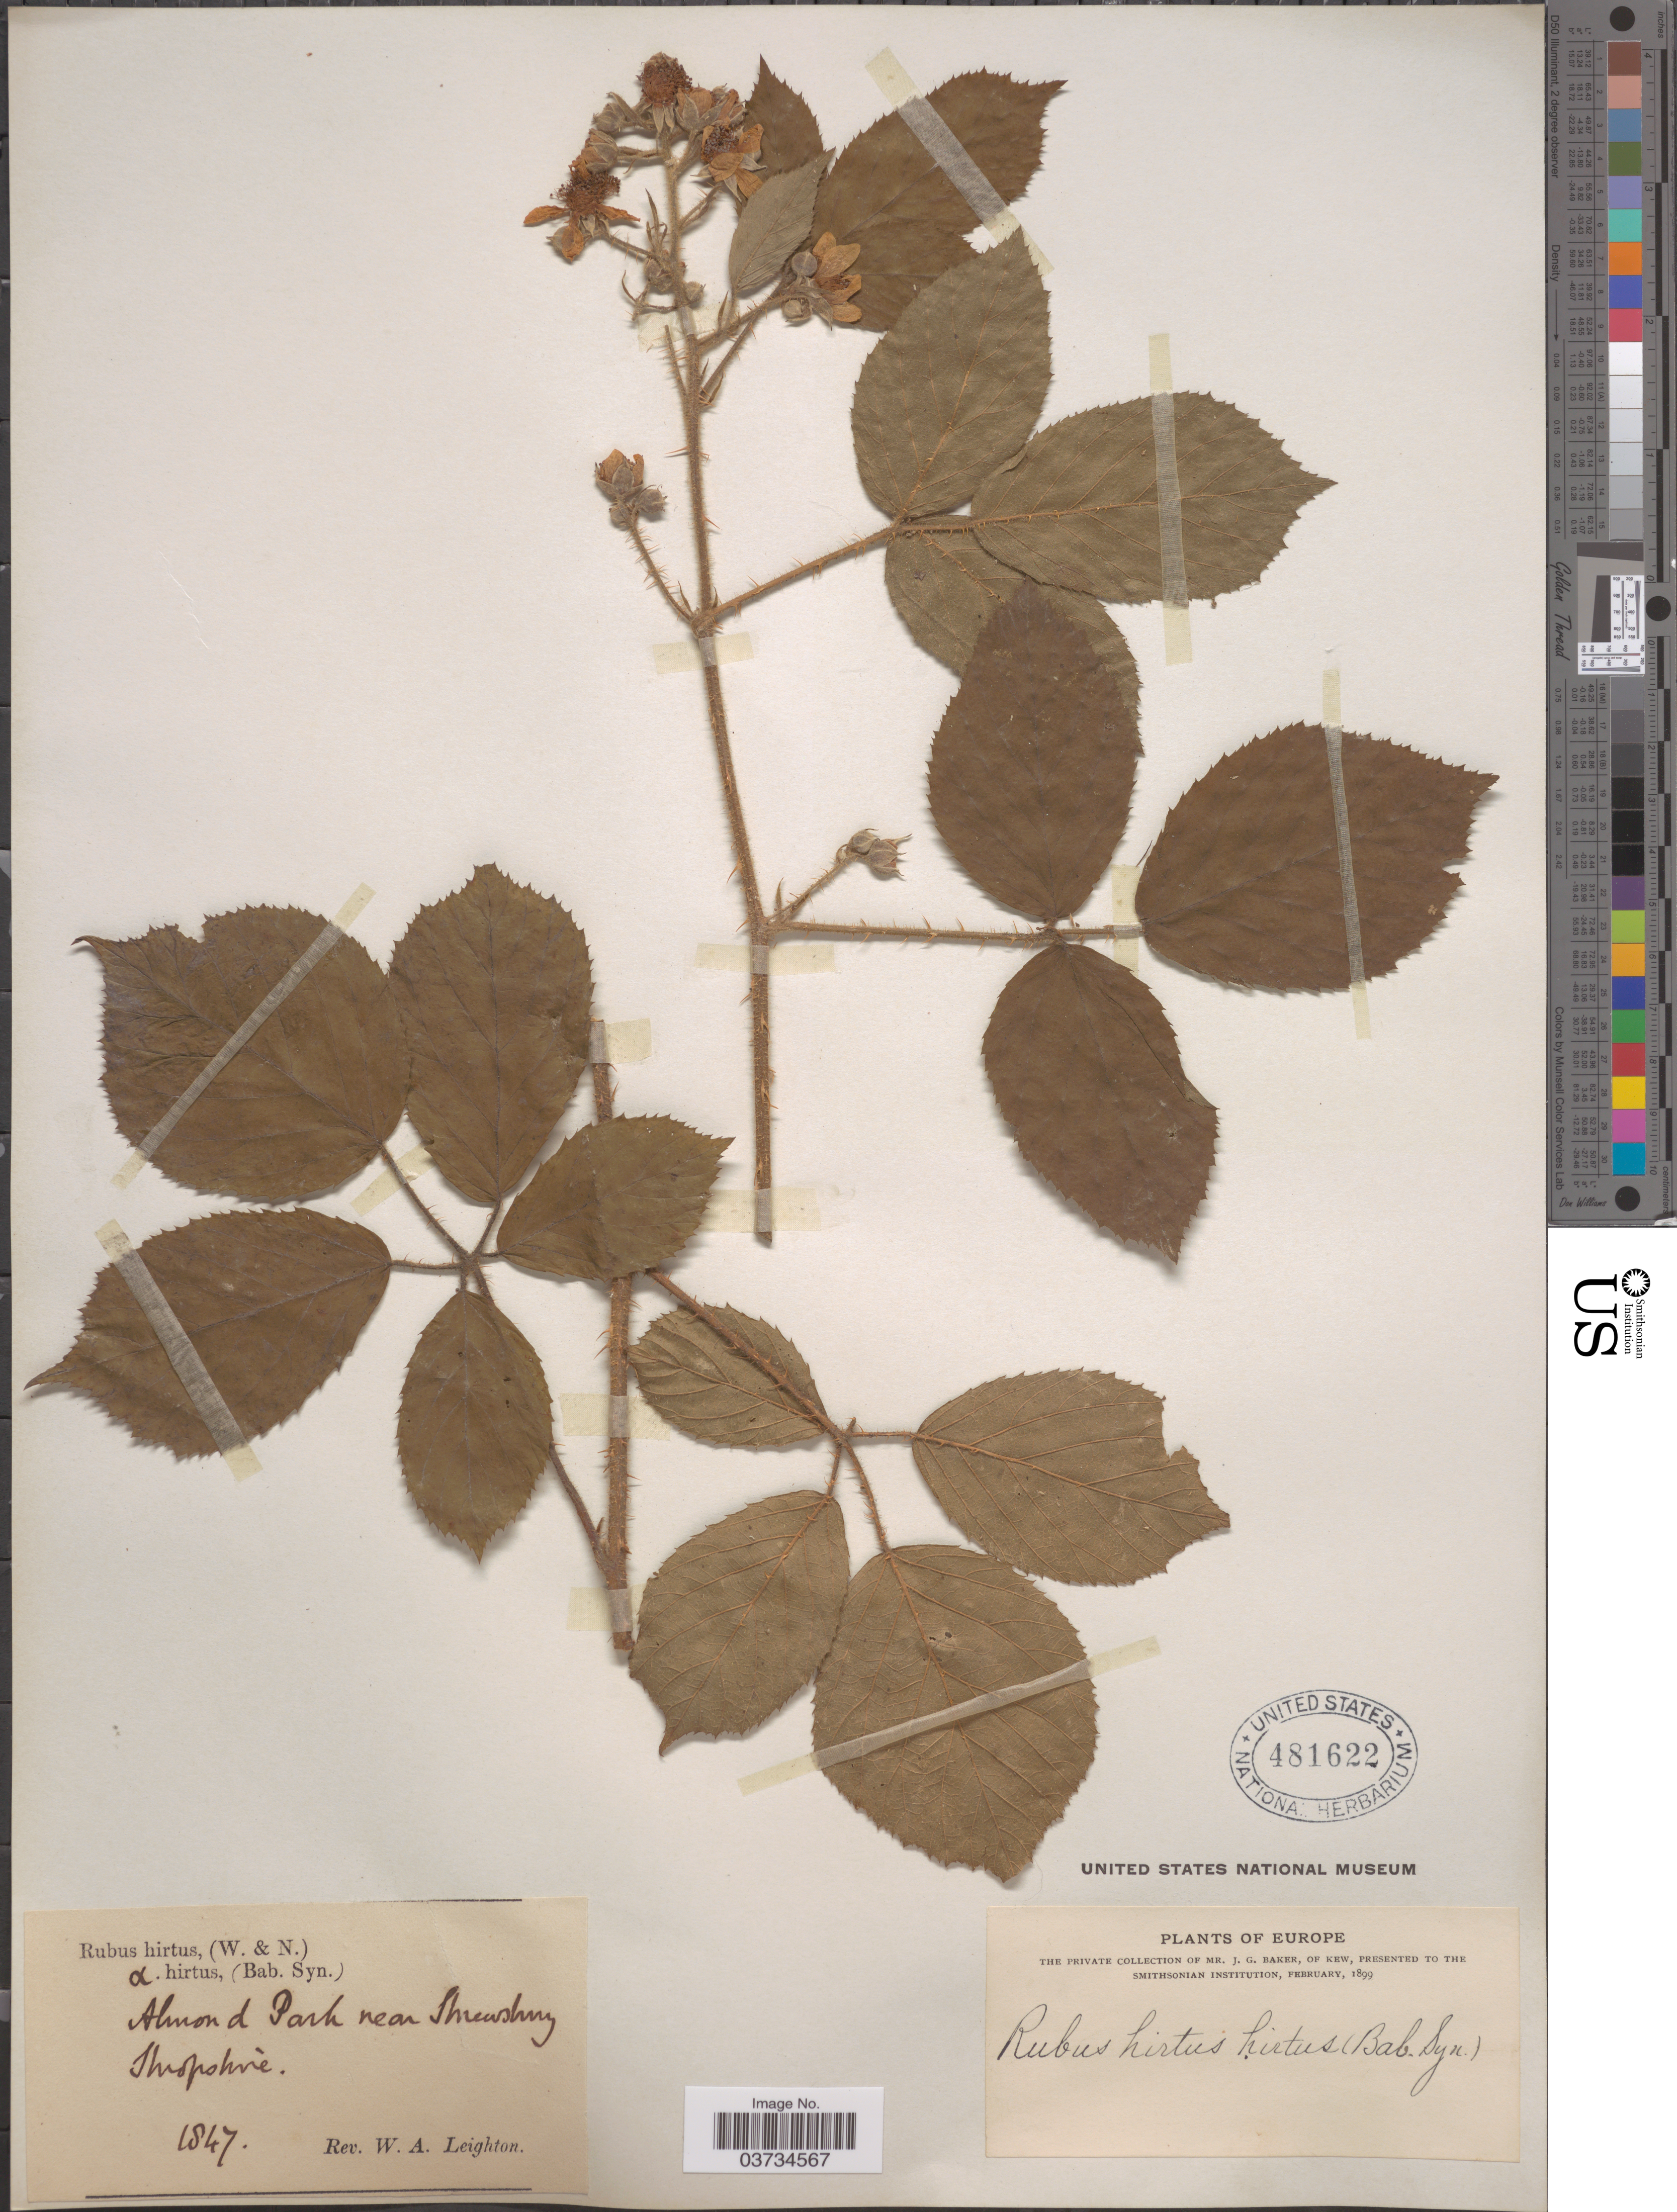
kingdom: Plantae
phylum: Tracheophyta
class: Magnoliopsida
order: Rosales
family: Rosaceae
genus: Rubus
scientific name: Rubus hirtus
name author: Waldst. & Kit.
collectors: W. Leighton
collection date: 1847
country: United Kingdom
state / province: England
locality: Europe. Almon d Park near Shrewsbury. Shropshire.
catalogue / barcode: US 481622